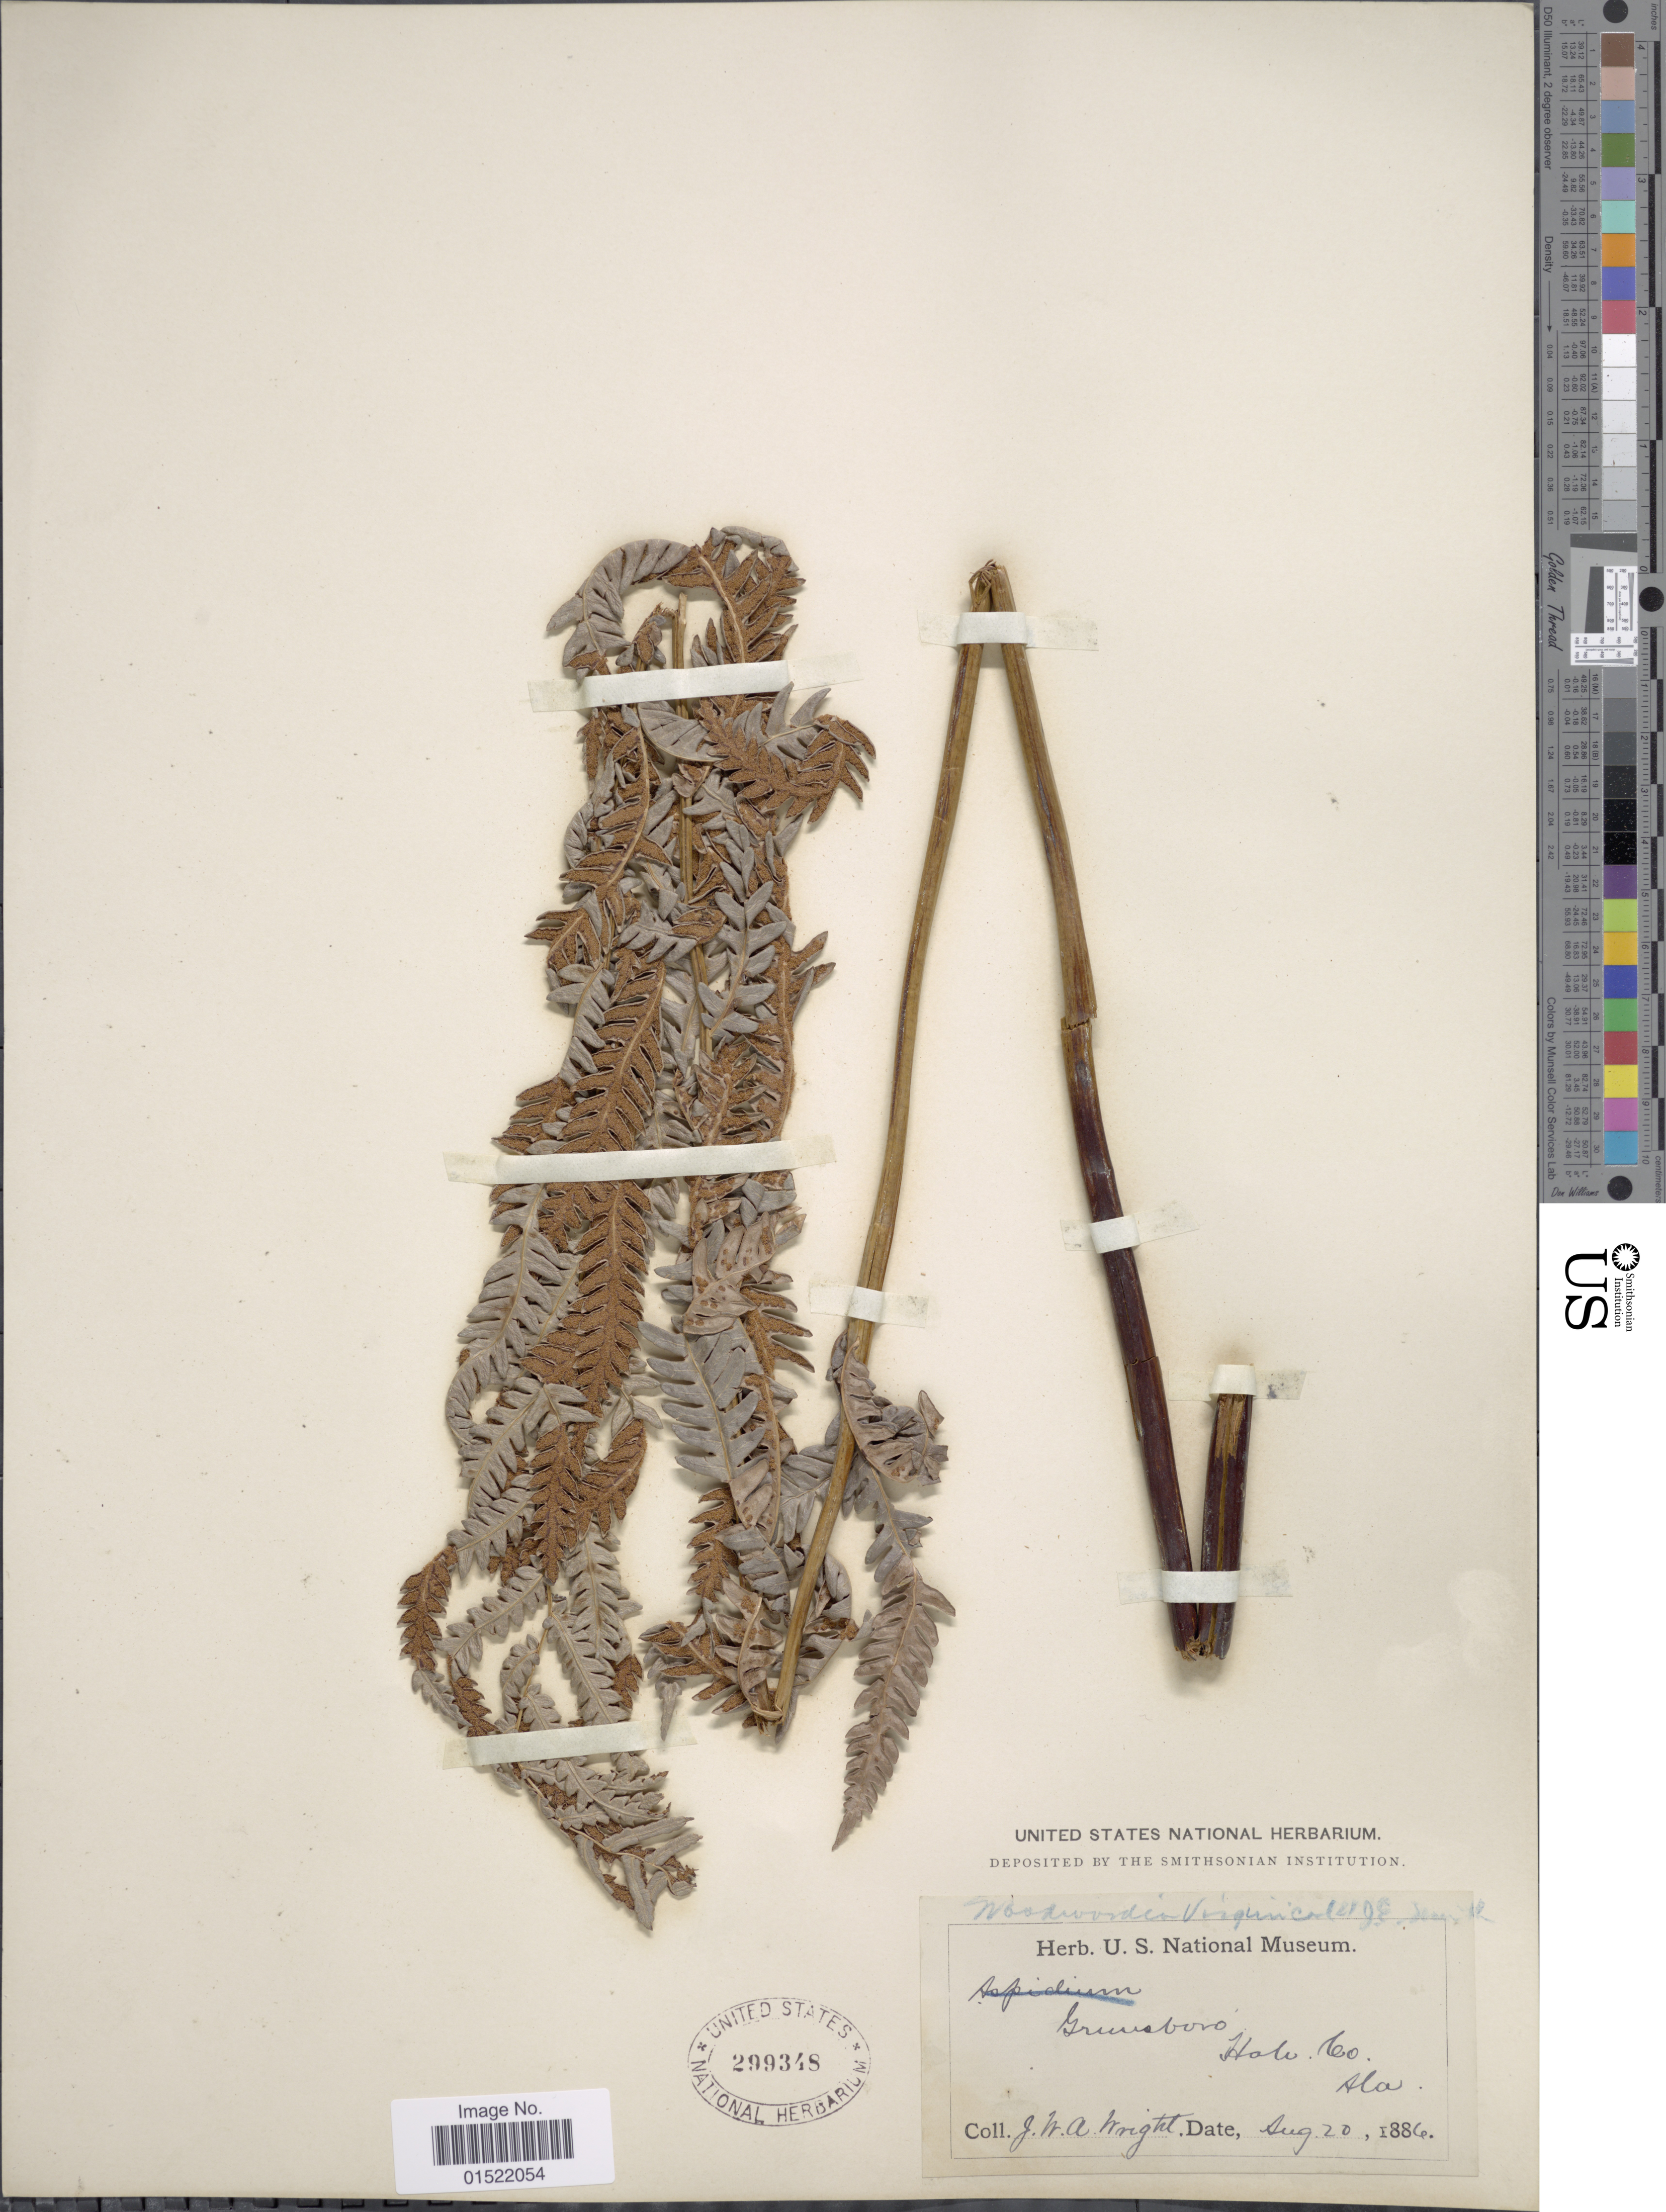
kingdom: Plantae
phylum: Tracheophyta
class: Polypodiopsida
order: Polypodiales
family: Blechnaceae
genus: Woodwardia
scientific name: Woodwardia virginica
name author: (L.) R.M. Sm.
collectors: J. Wright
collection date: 1886-08-20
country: United States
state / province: Alabama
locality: Greensboro, Hale Co.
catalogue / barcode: US 299348